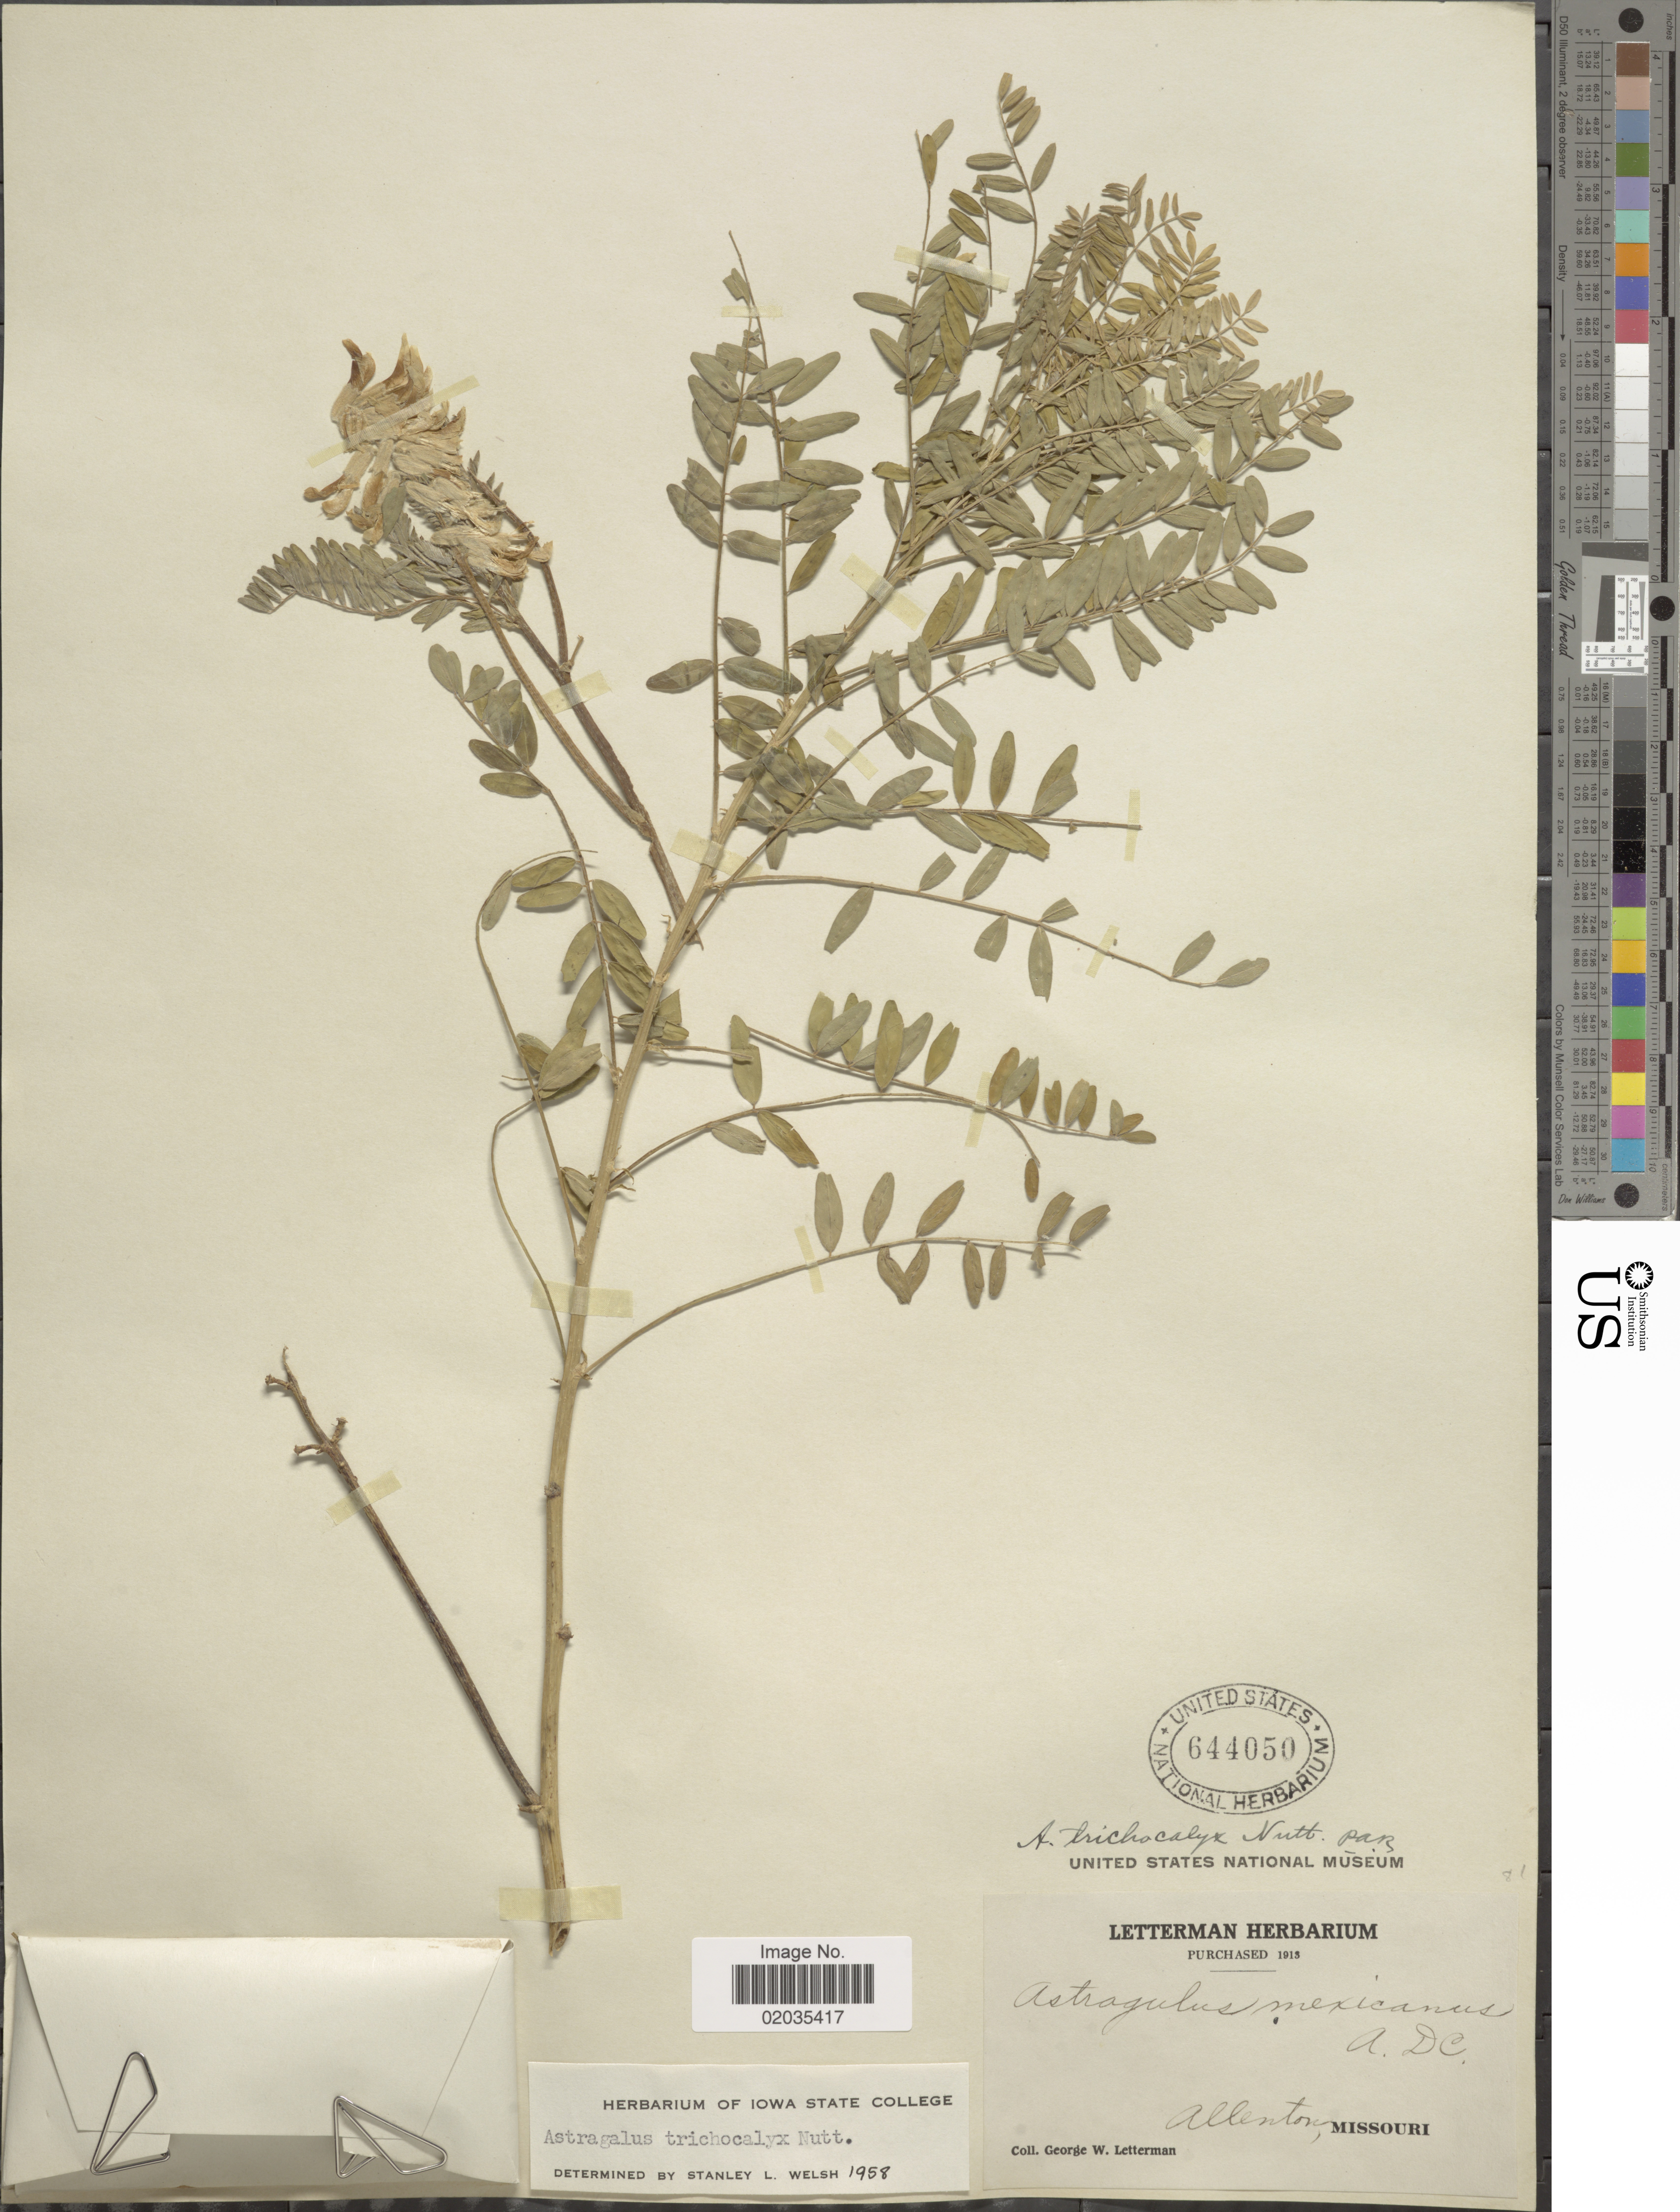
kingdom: Plantae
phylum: Tracheophyta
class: Magnoliopsida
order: Fabales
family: Fabaceae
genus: Astragalus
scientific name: Astragalus trichocalyx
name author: Nutt. ex Torr. & A. Gray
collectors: G. W. Letterman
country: United States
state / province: Missouri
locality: Allenton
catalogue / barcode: US 644050